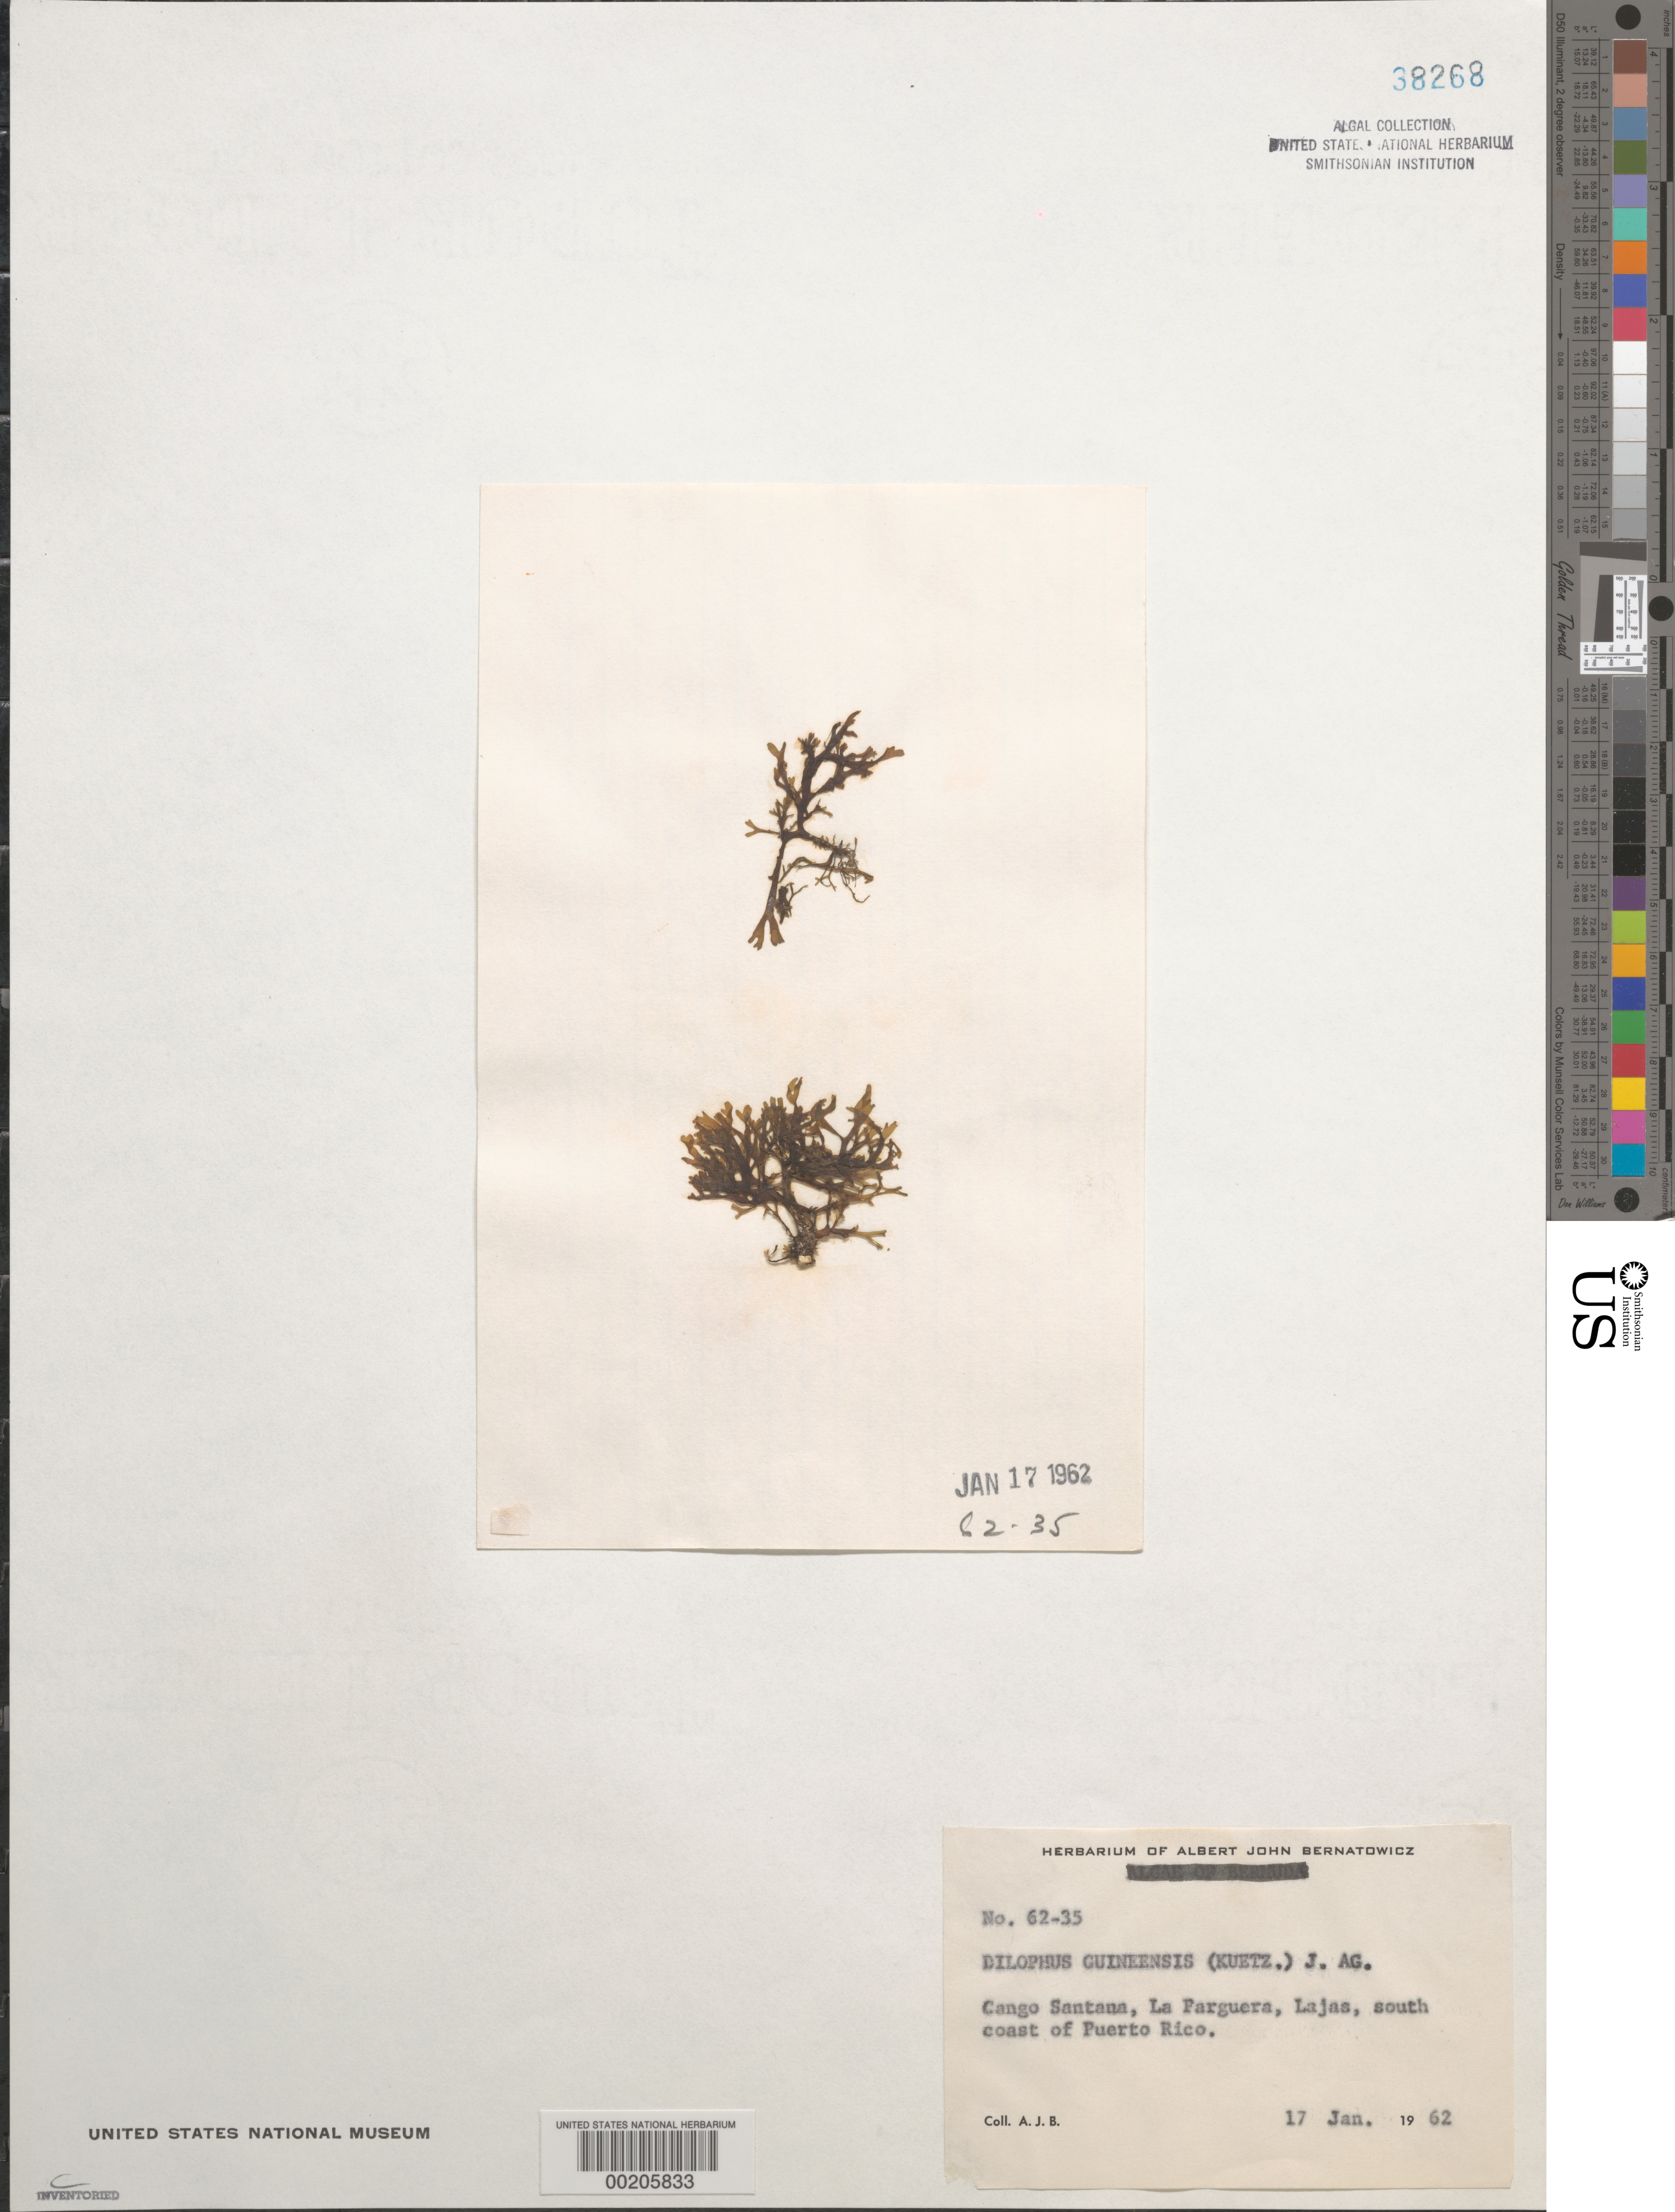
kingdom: Chromista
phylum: Ochrophyta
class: Phaeophyceae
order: Dictyotales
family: Dictyotaceae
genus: Dictyota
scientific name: Dictyota guineensis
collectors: A. Bernatowicz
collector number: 62-35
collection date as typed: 17 Jan 1962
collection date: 1962-01-17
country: Puerto Rico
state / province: Lajas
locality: La Parguera, Cango Santana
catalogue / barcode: US 38268